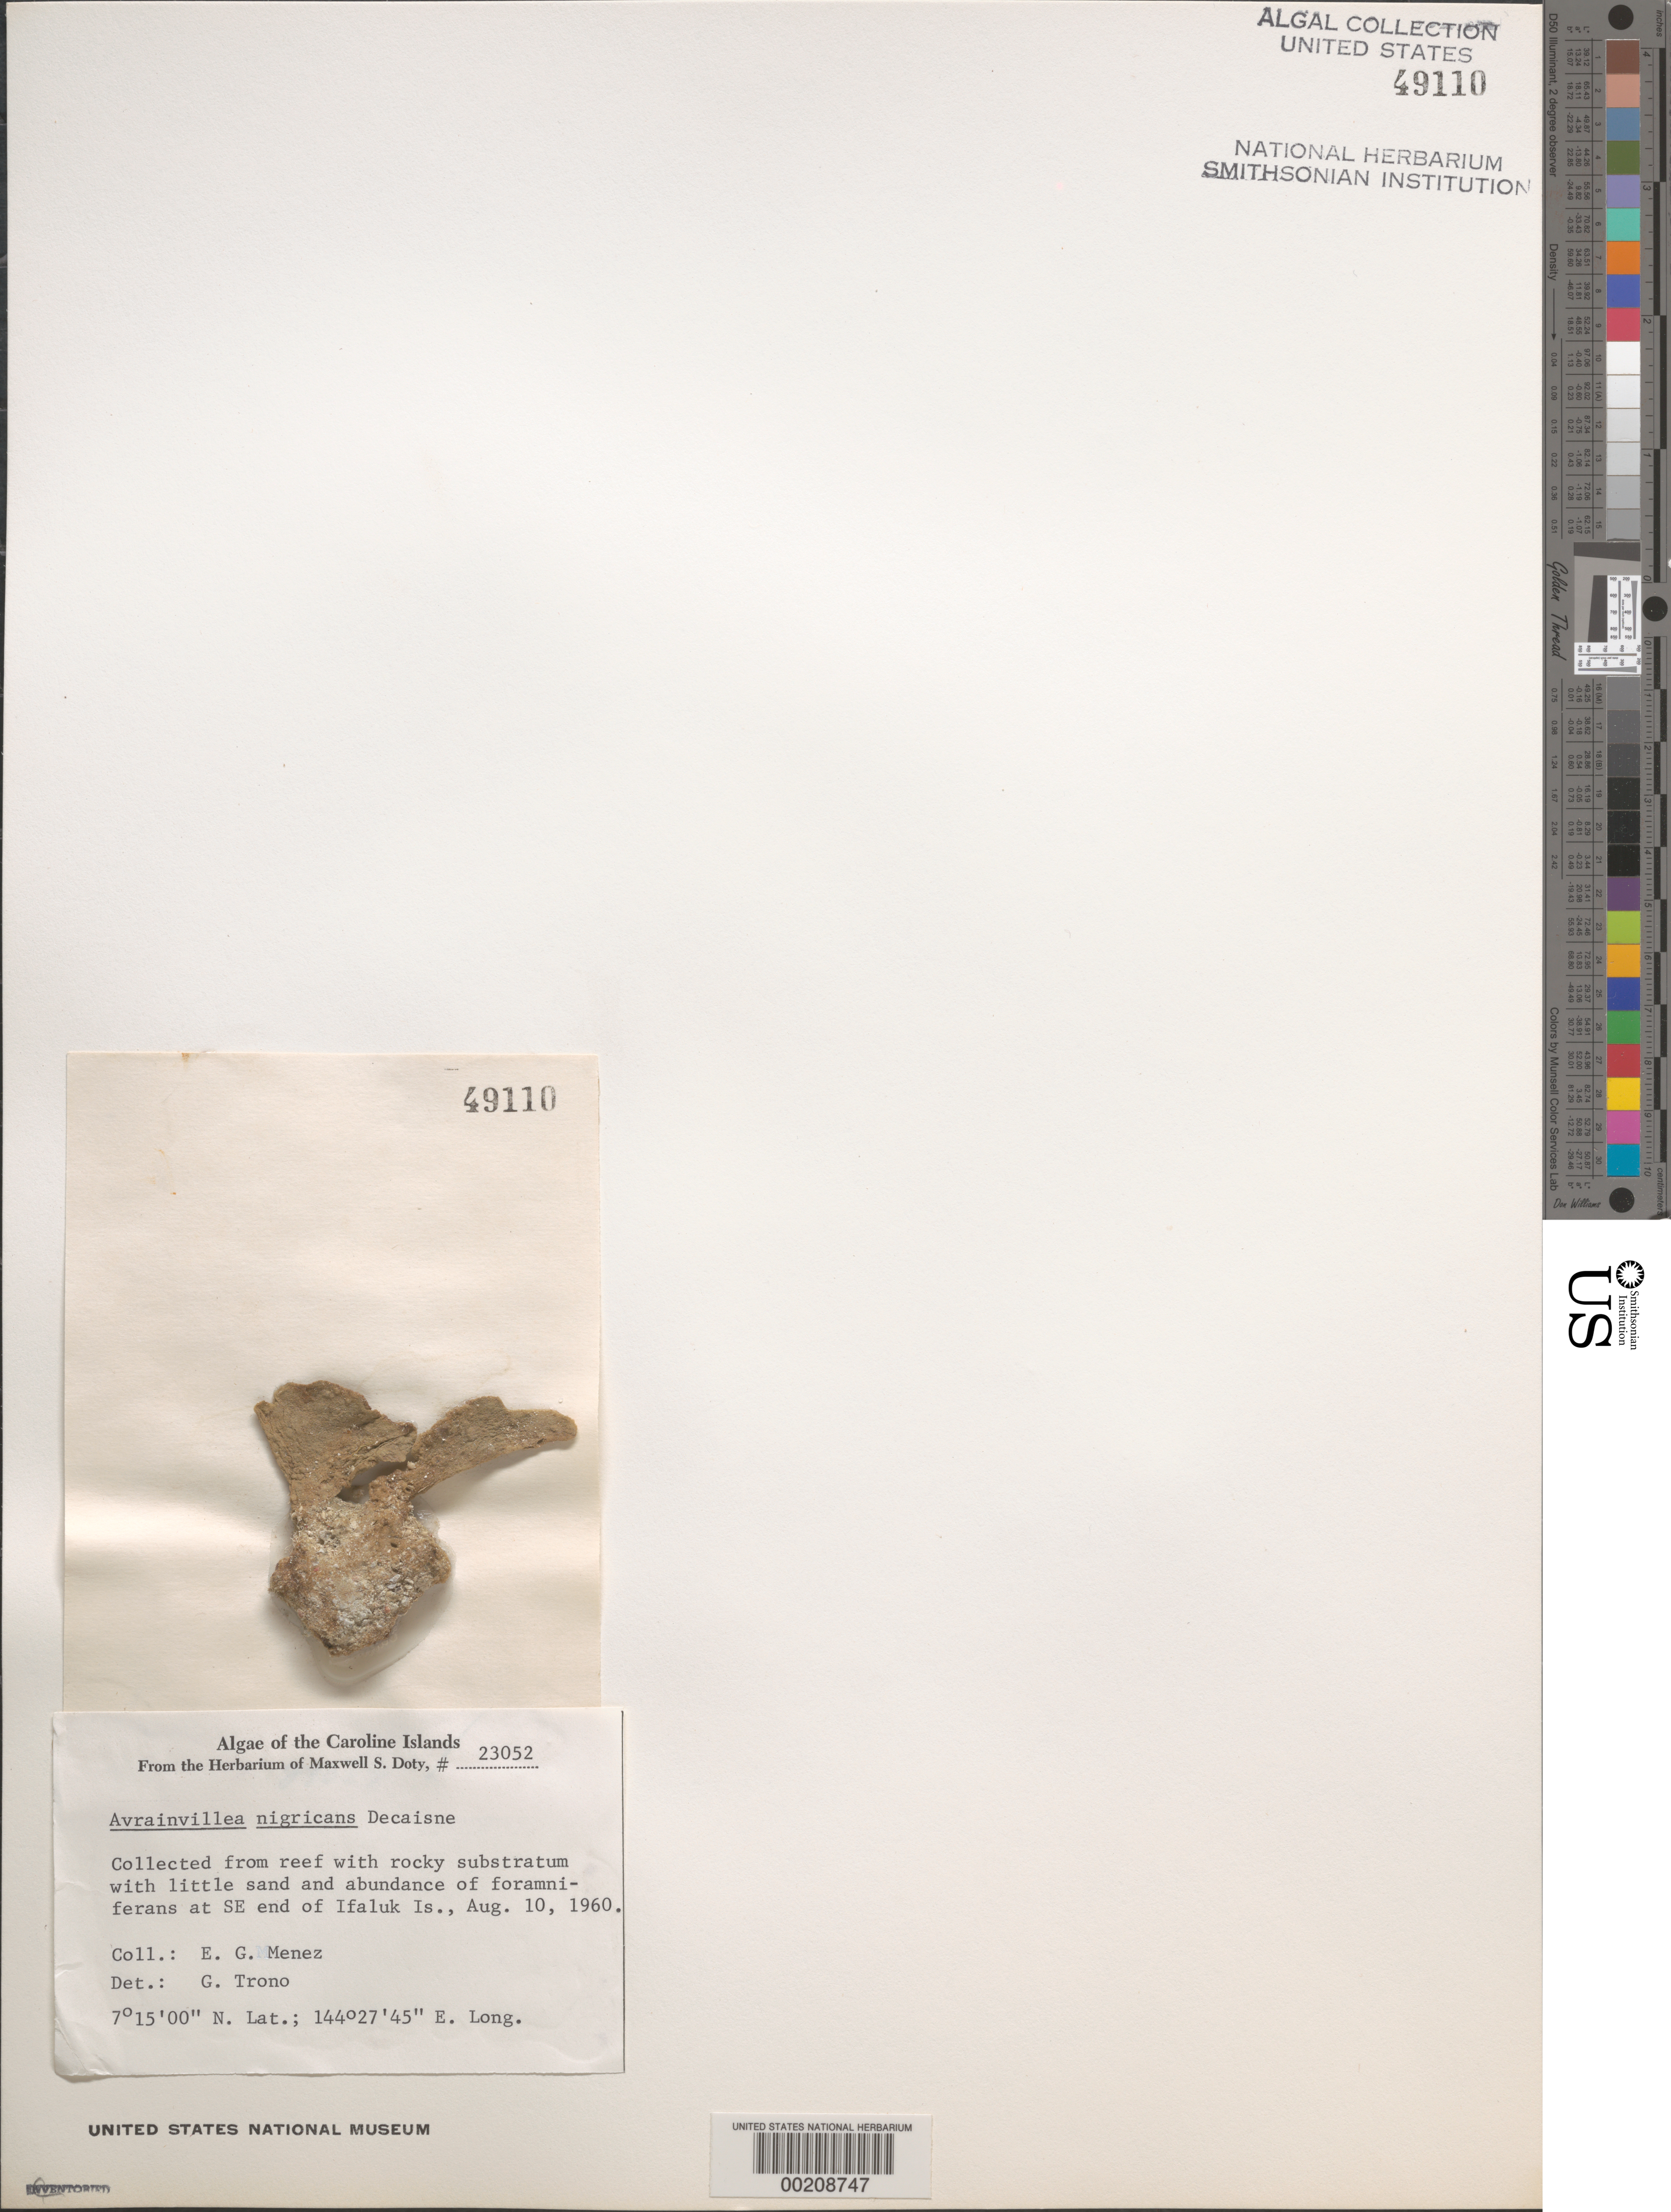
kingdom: Plantae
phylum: Chlorophyta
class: Ulvophyceae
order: Bryopsidales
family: Dichotomosiphonaceae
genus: Avrainvillea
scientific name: Avrainvillea nigricans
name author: Decne.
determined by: Trono, Gavino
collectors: Meñez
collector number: MSD 23052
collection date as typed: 10 Aug 1960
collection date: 1960-08-10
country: Micronesia, Federated States of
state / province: Yap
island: Ifalik (Ifaluk) Atoll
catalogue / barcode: US 49110